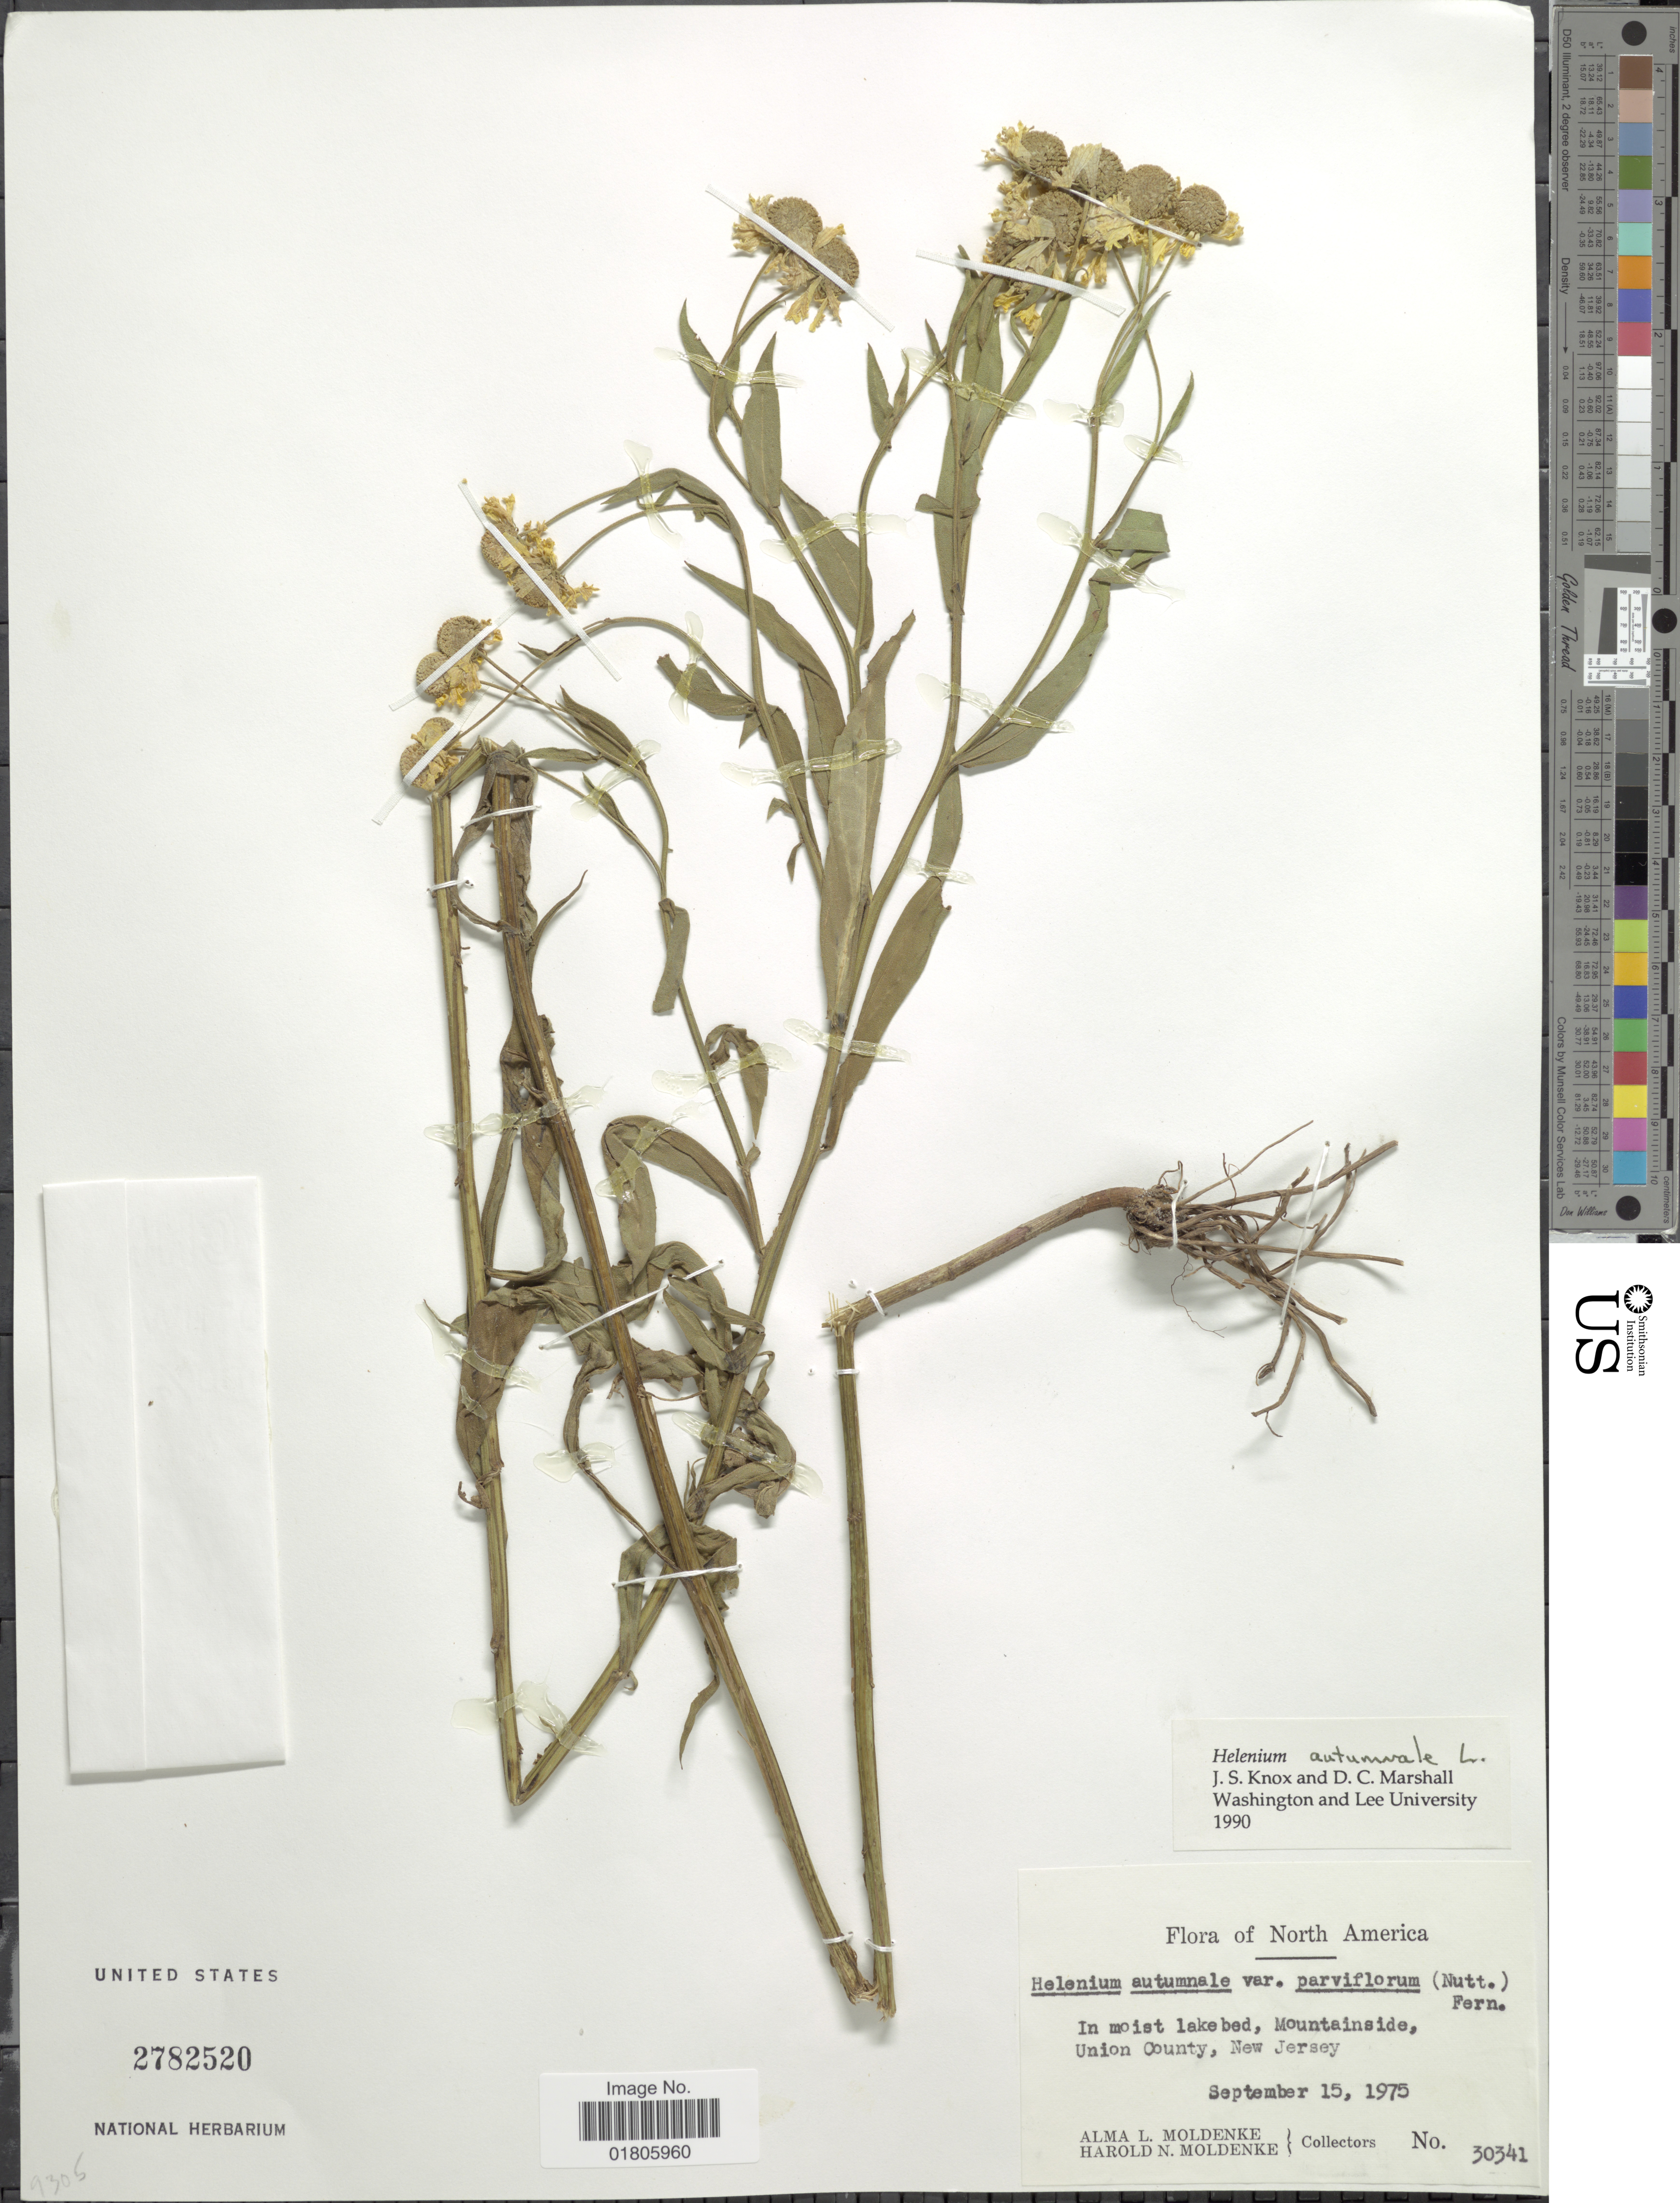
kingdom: Plantae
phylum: Tracheophyta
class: Magnoliopsida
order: Asterales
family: Asteraceae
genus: Helenium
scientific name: Helenium autumnale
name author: L.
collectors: A. L. Moldenke & H. N. Moldenke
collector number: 30341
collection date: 1975-09-15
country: United States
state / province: New Jersey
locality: Mountainside, Union County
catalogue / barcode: US 2782520